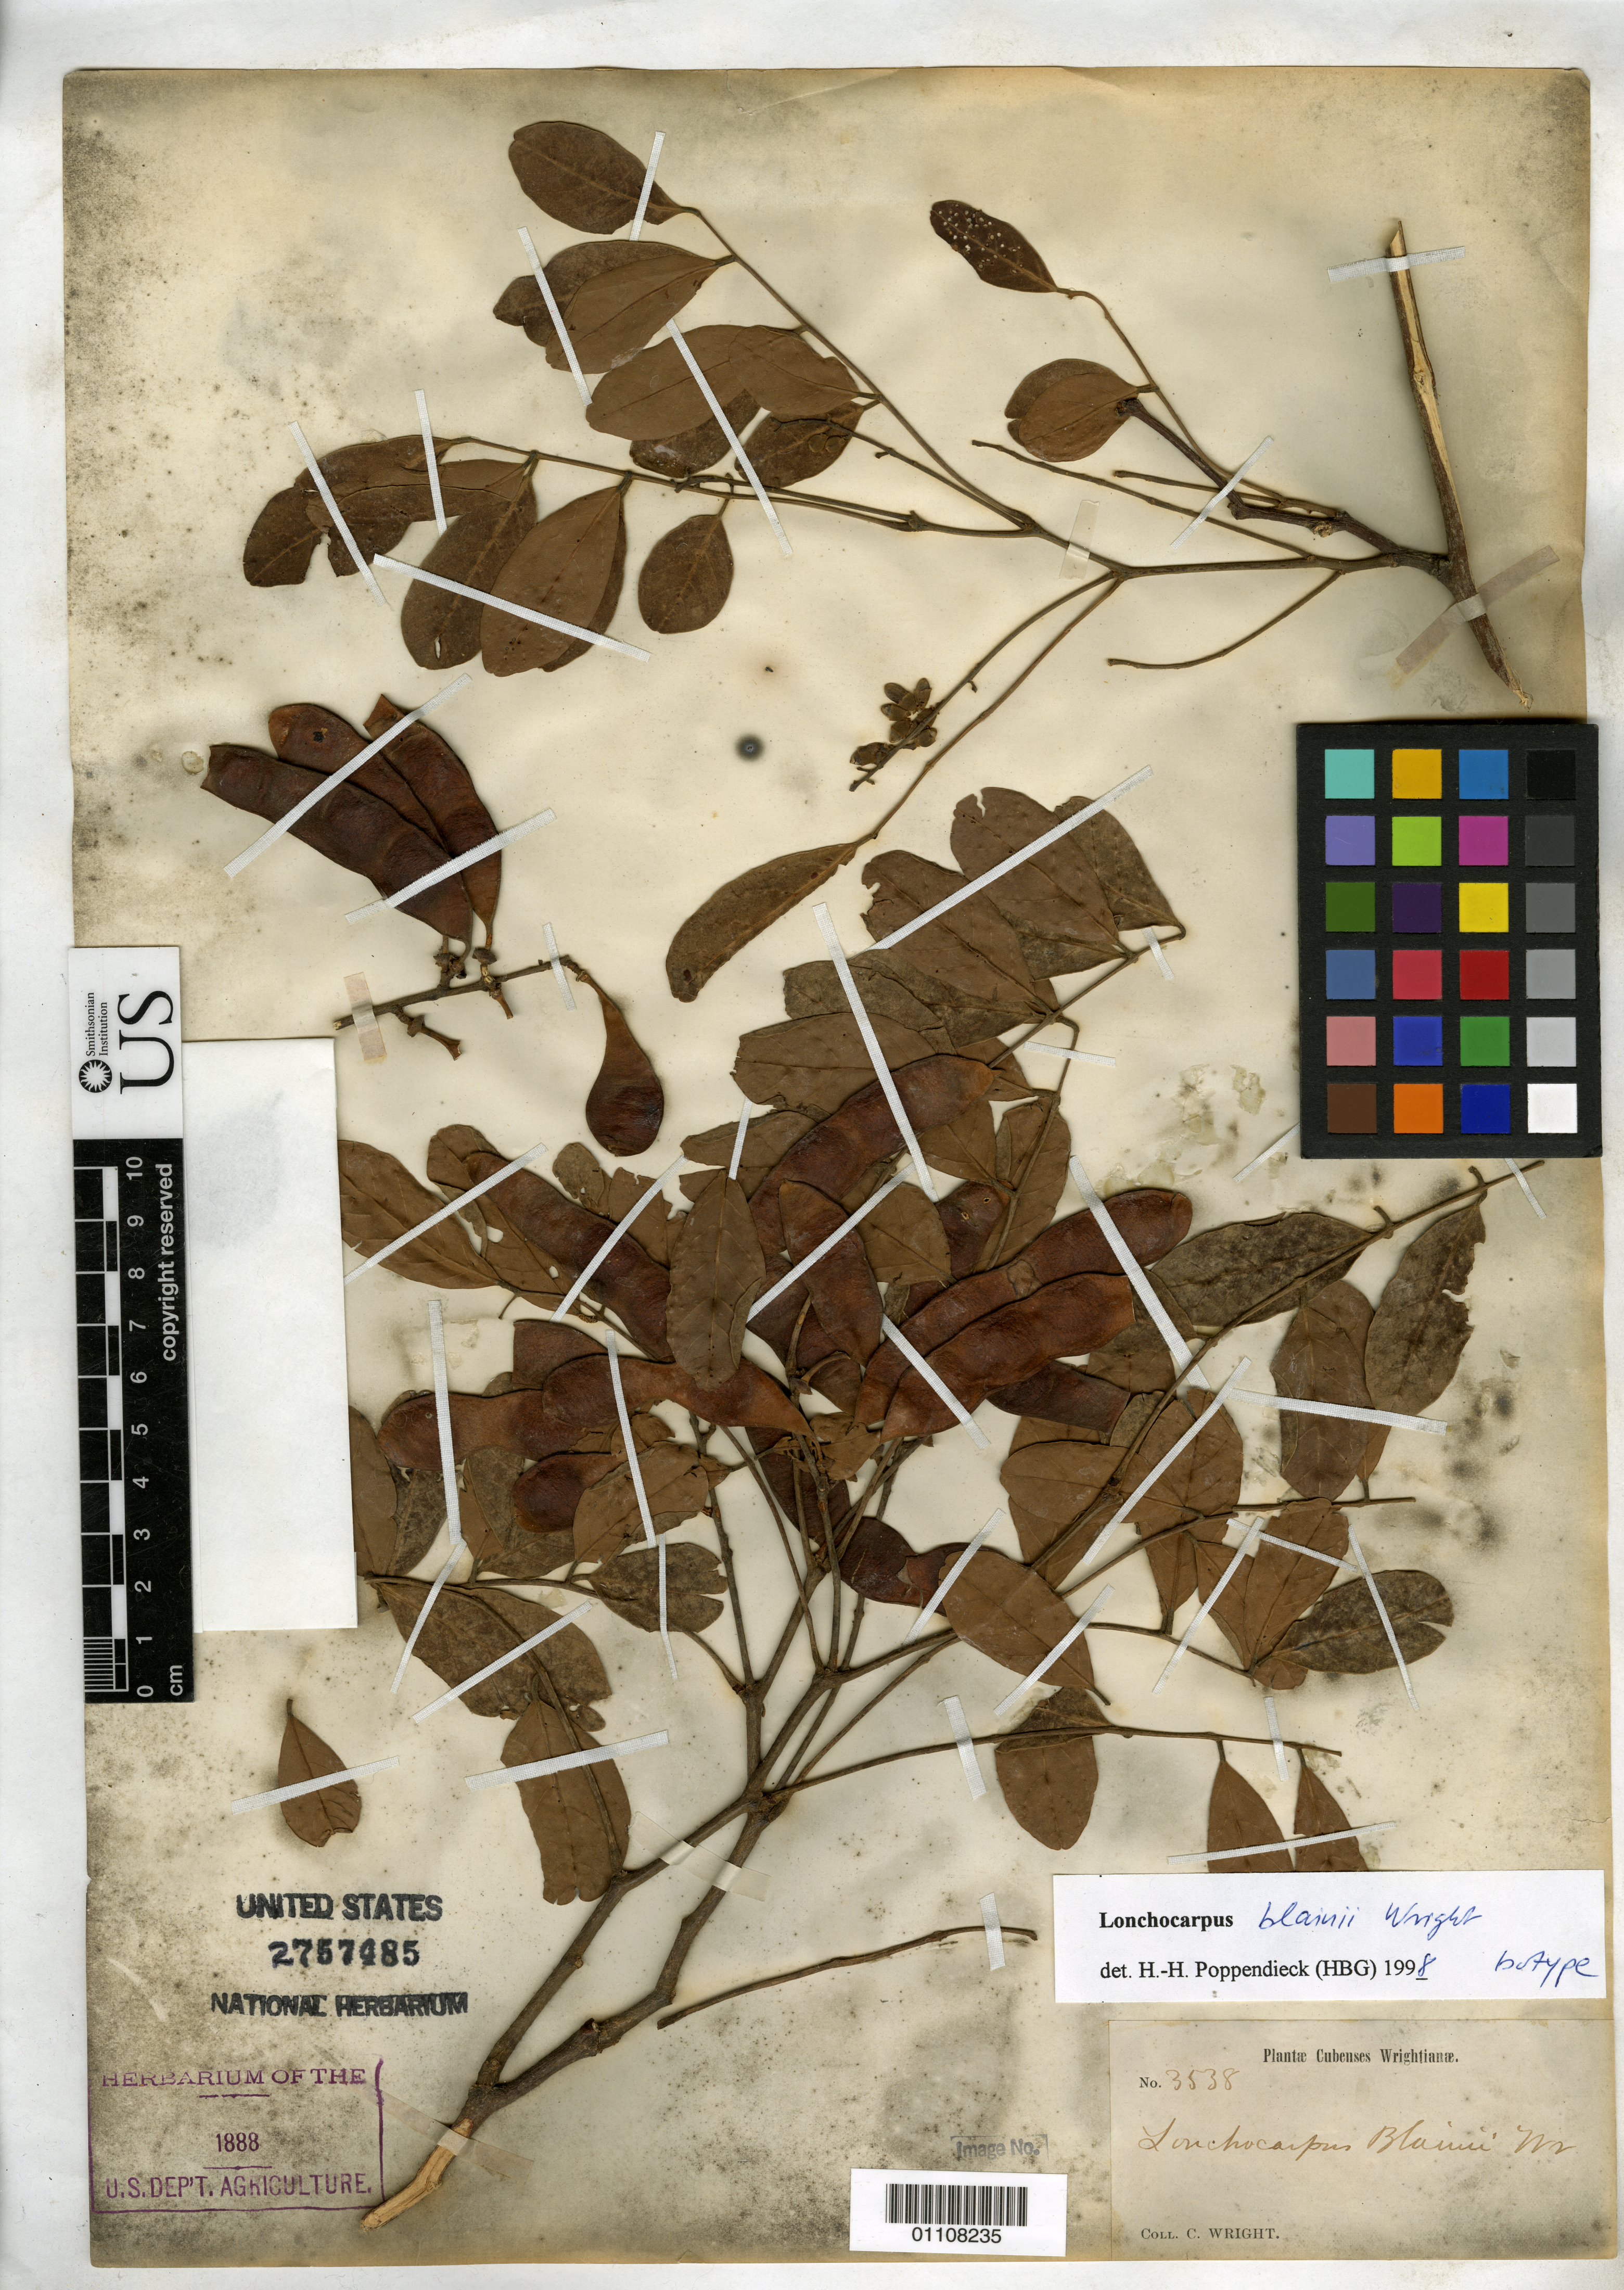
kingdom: Plantae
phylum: Tracheophyta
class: Magnoliopsida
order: Fabales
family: Fabaceae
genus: Lonchocarpus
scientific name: Lonchocarpus blainii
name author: C. Wright in Sauvalle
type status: Isotype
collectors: C. Wright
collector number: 3538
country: Cuba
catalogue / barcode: US 2757485